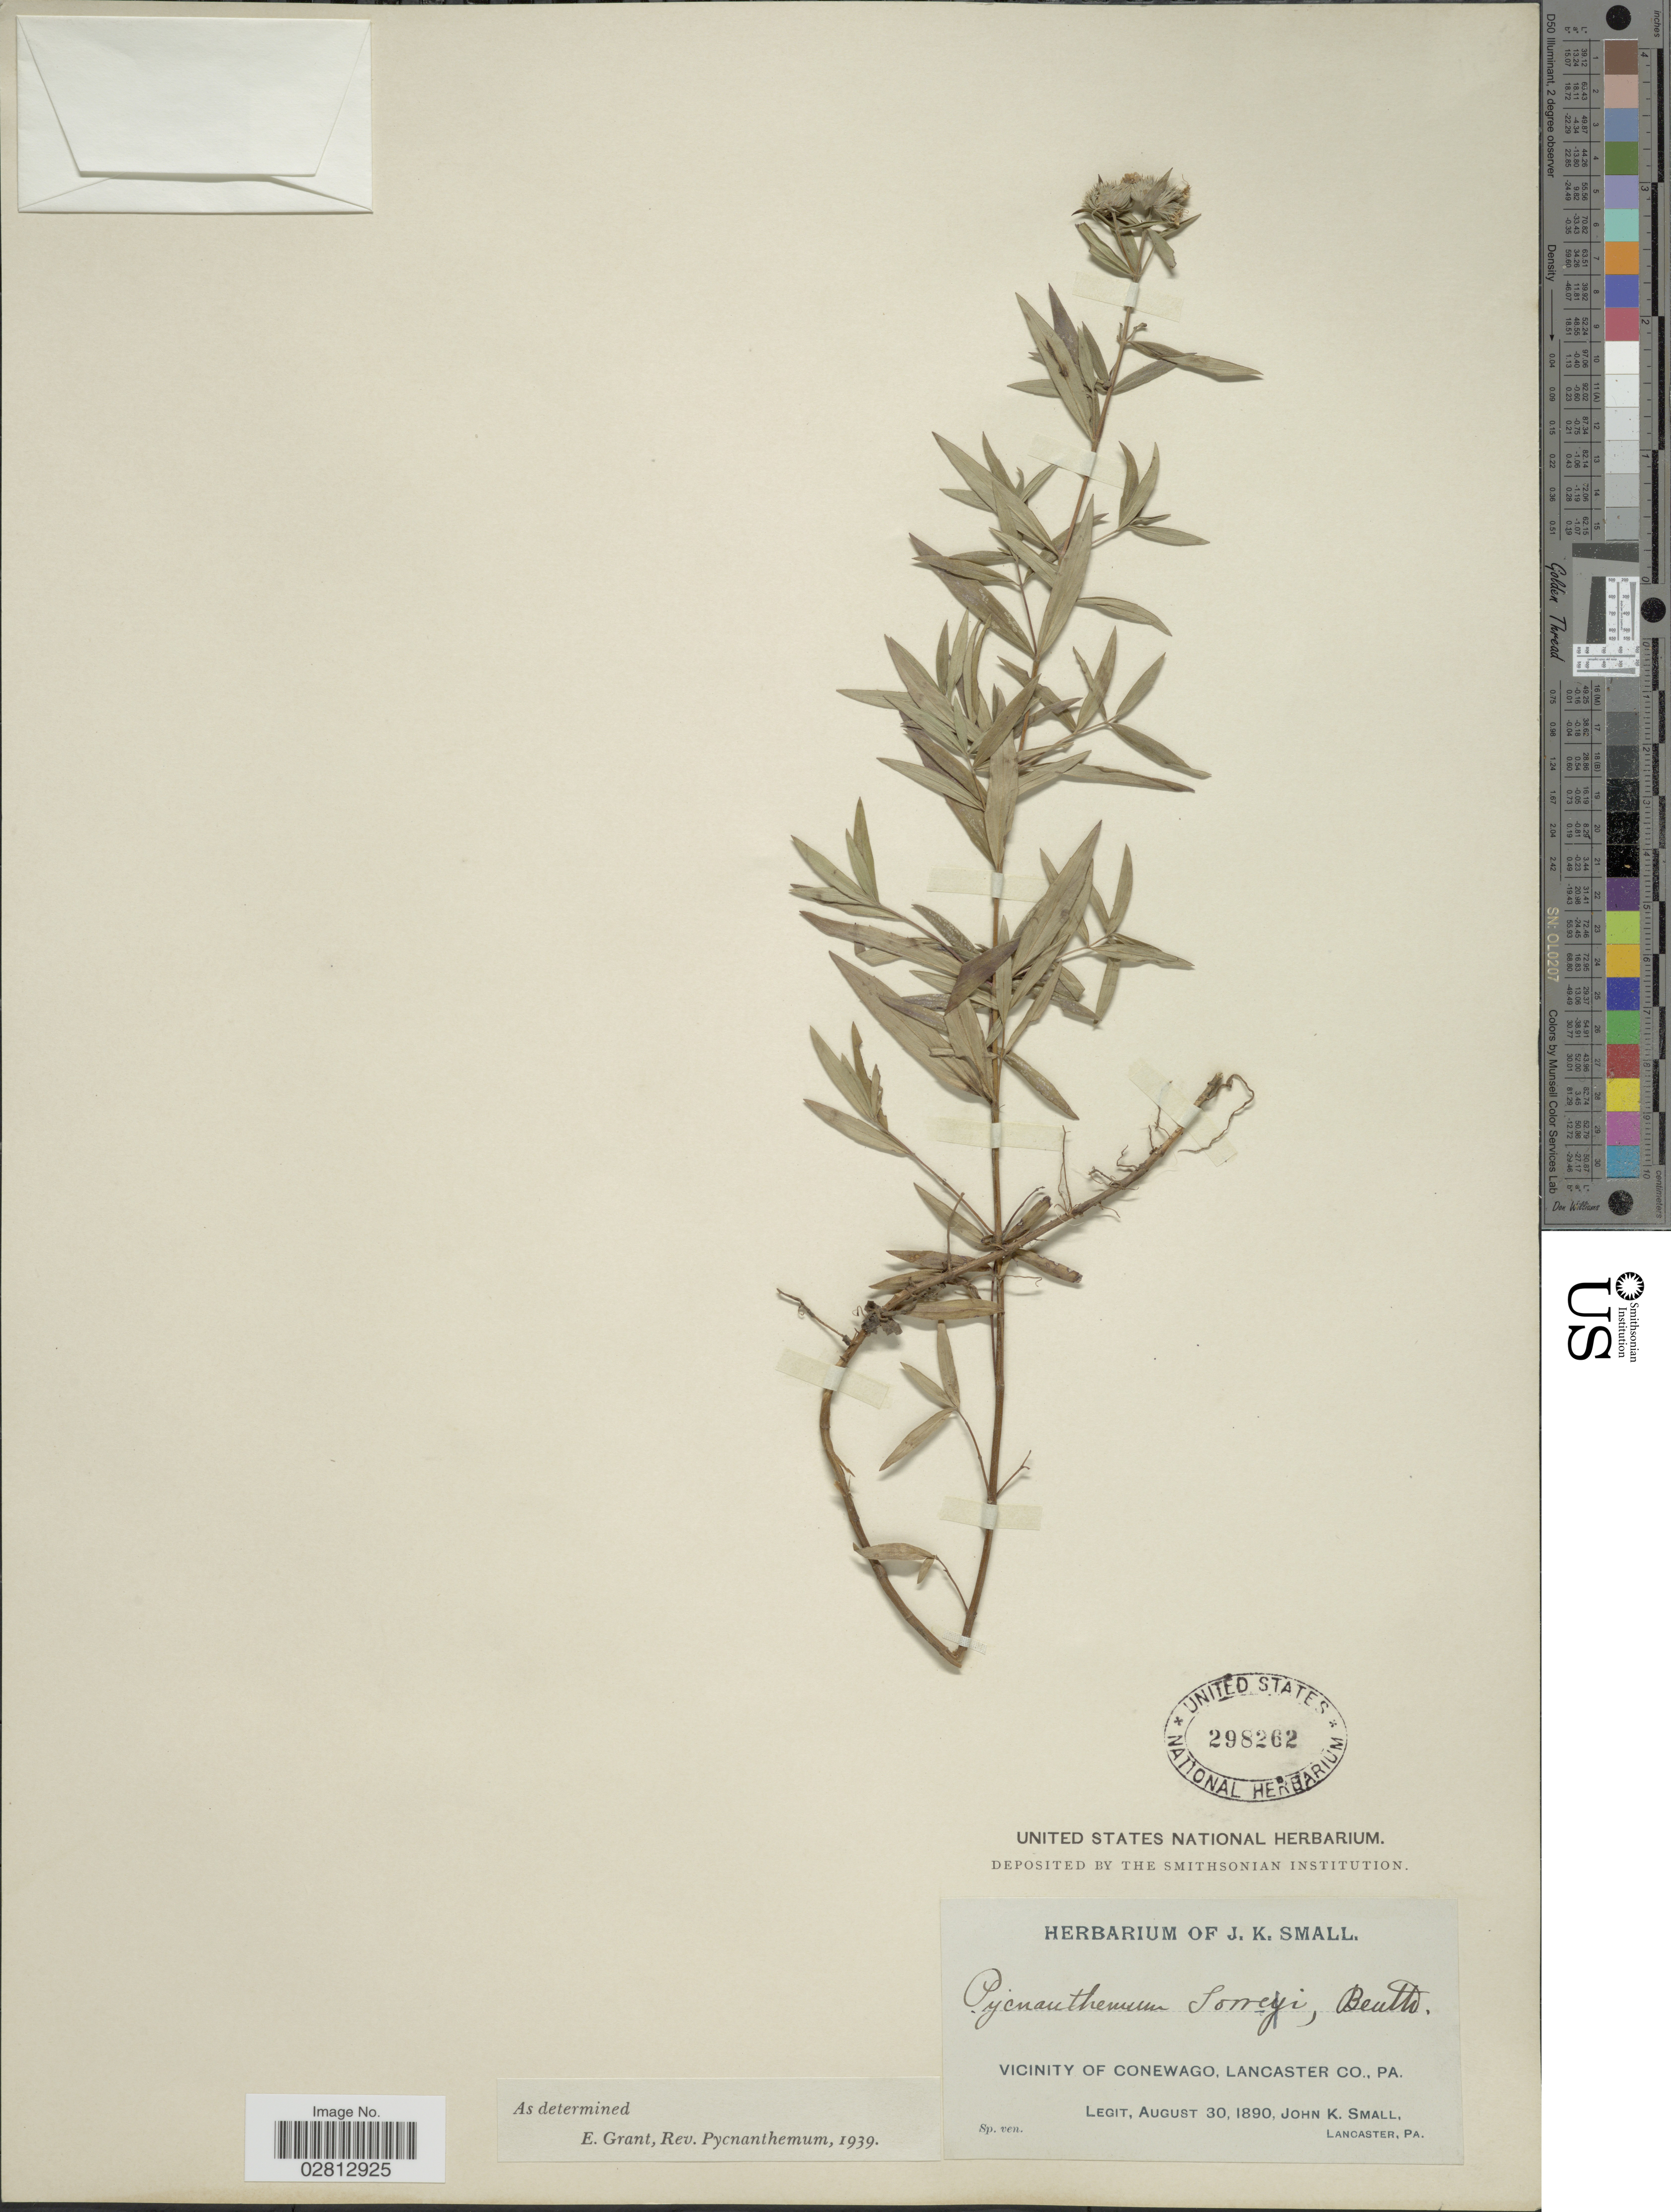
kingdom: Plantae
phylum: Tracheophyta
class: Magnoliopsida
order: Lamiales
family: Lamiaceae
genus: Pycnanthemum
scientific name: Pycnanthemum torreyi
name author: Benth.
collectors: J. K. Small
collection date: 1890-08-30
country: United States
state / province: Pennsylvania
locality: Vicinity of Conewago, Lancaster Co.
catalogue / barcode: US 298262